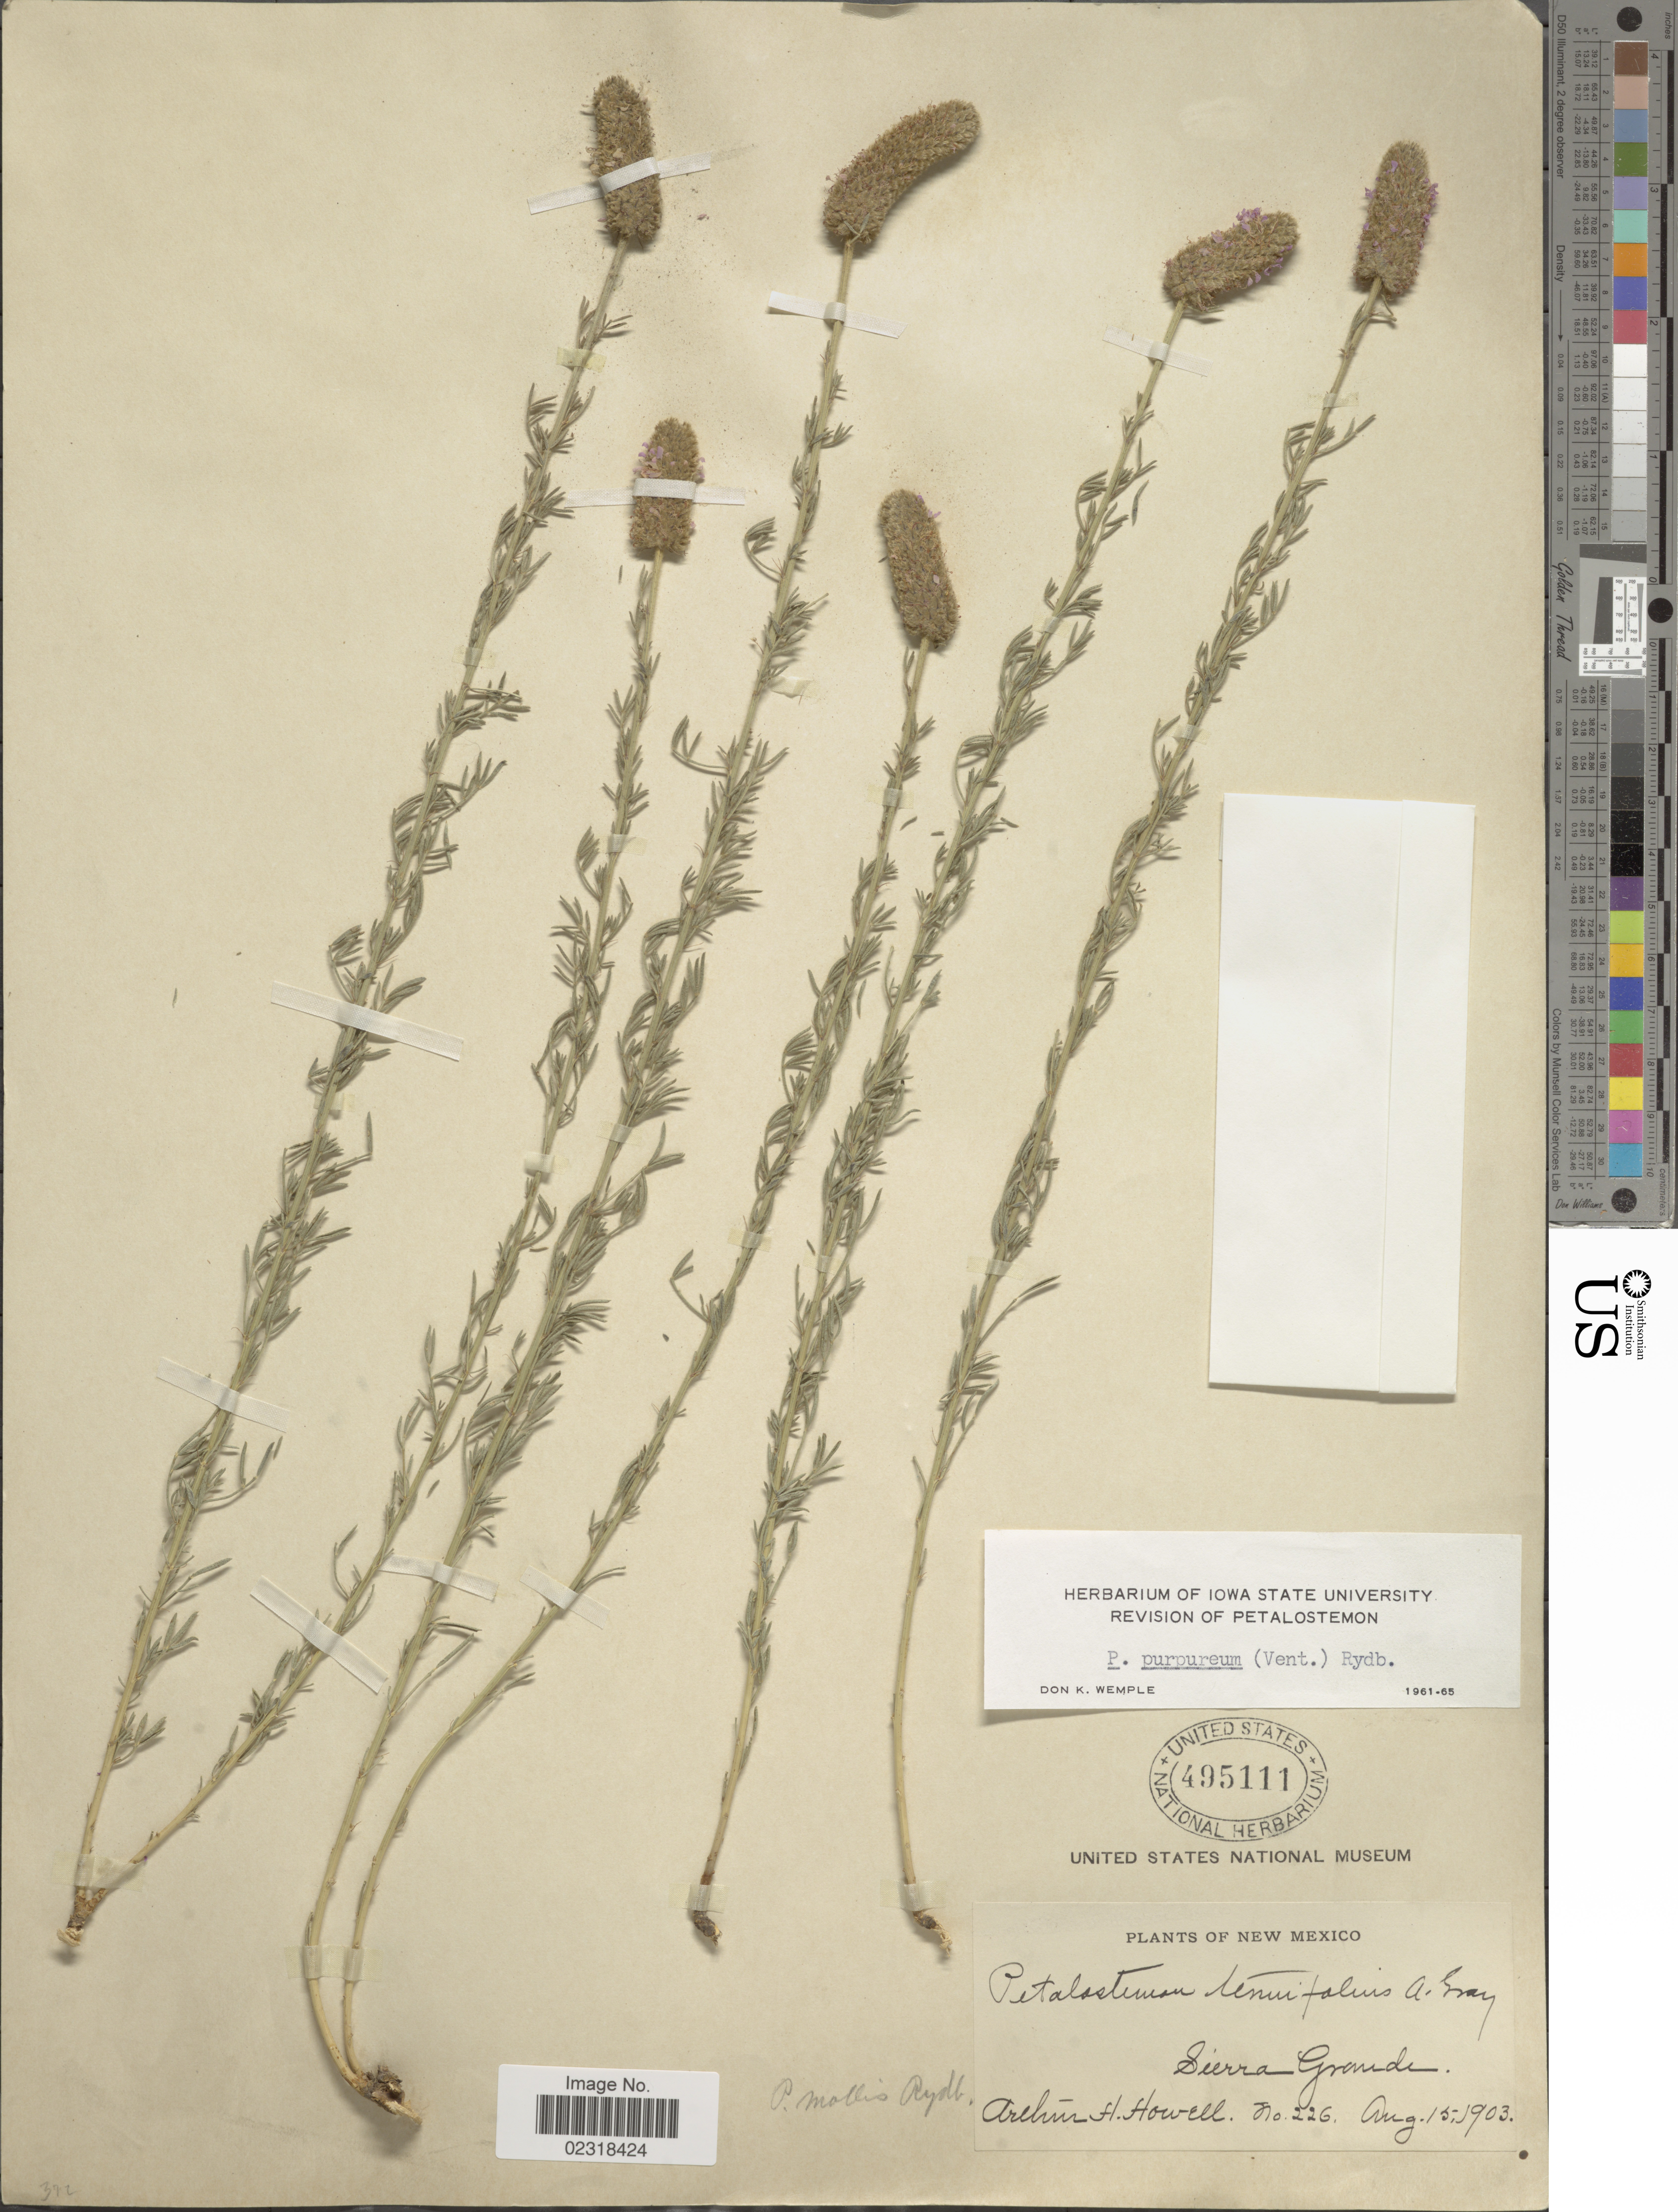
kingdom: Plantae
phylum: Tracheophyta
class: Magnoliopsida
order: Fabales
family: Fabaceae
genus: Dalea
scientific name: Dalea purpurea var. purpurea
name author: Vent.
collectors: A. H. Howell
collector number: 226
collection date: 1903-08-15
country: United States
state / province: New Mexico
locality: Sierra Grande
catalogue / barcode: US 495111